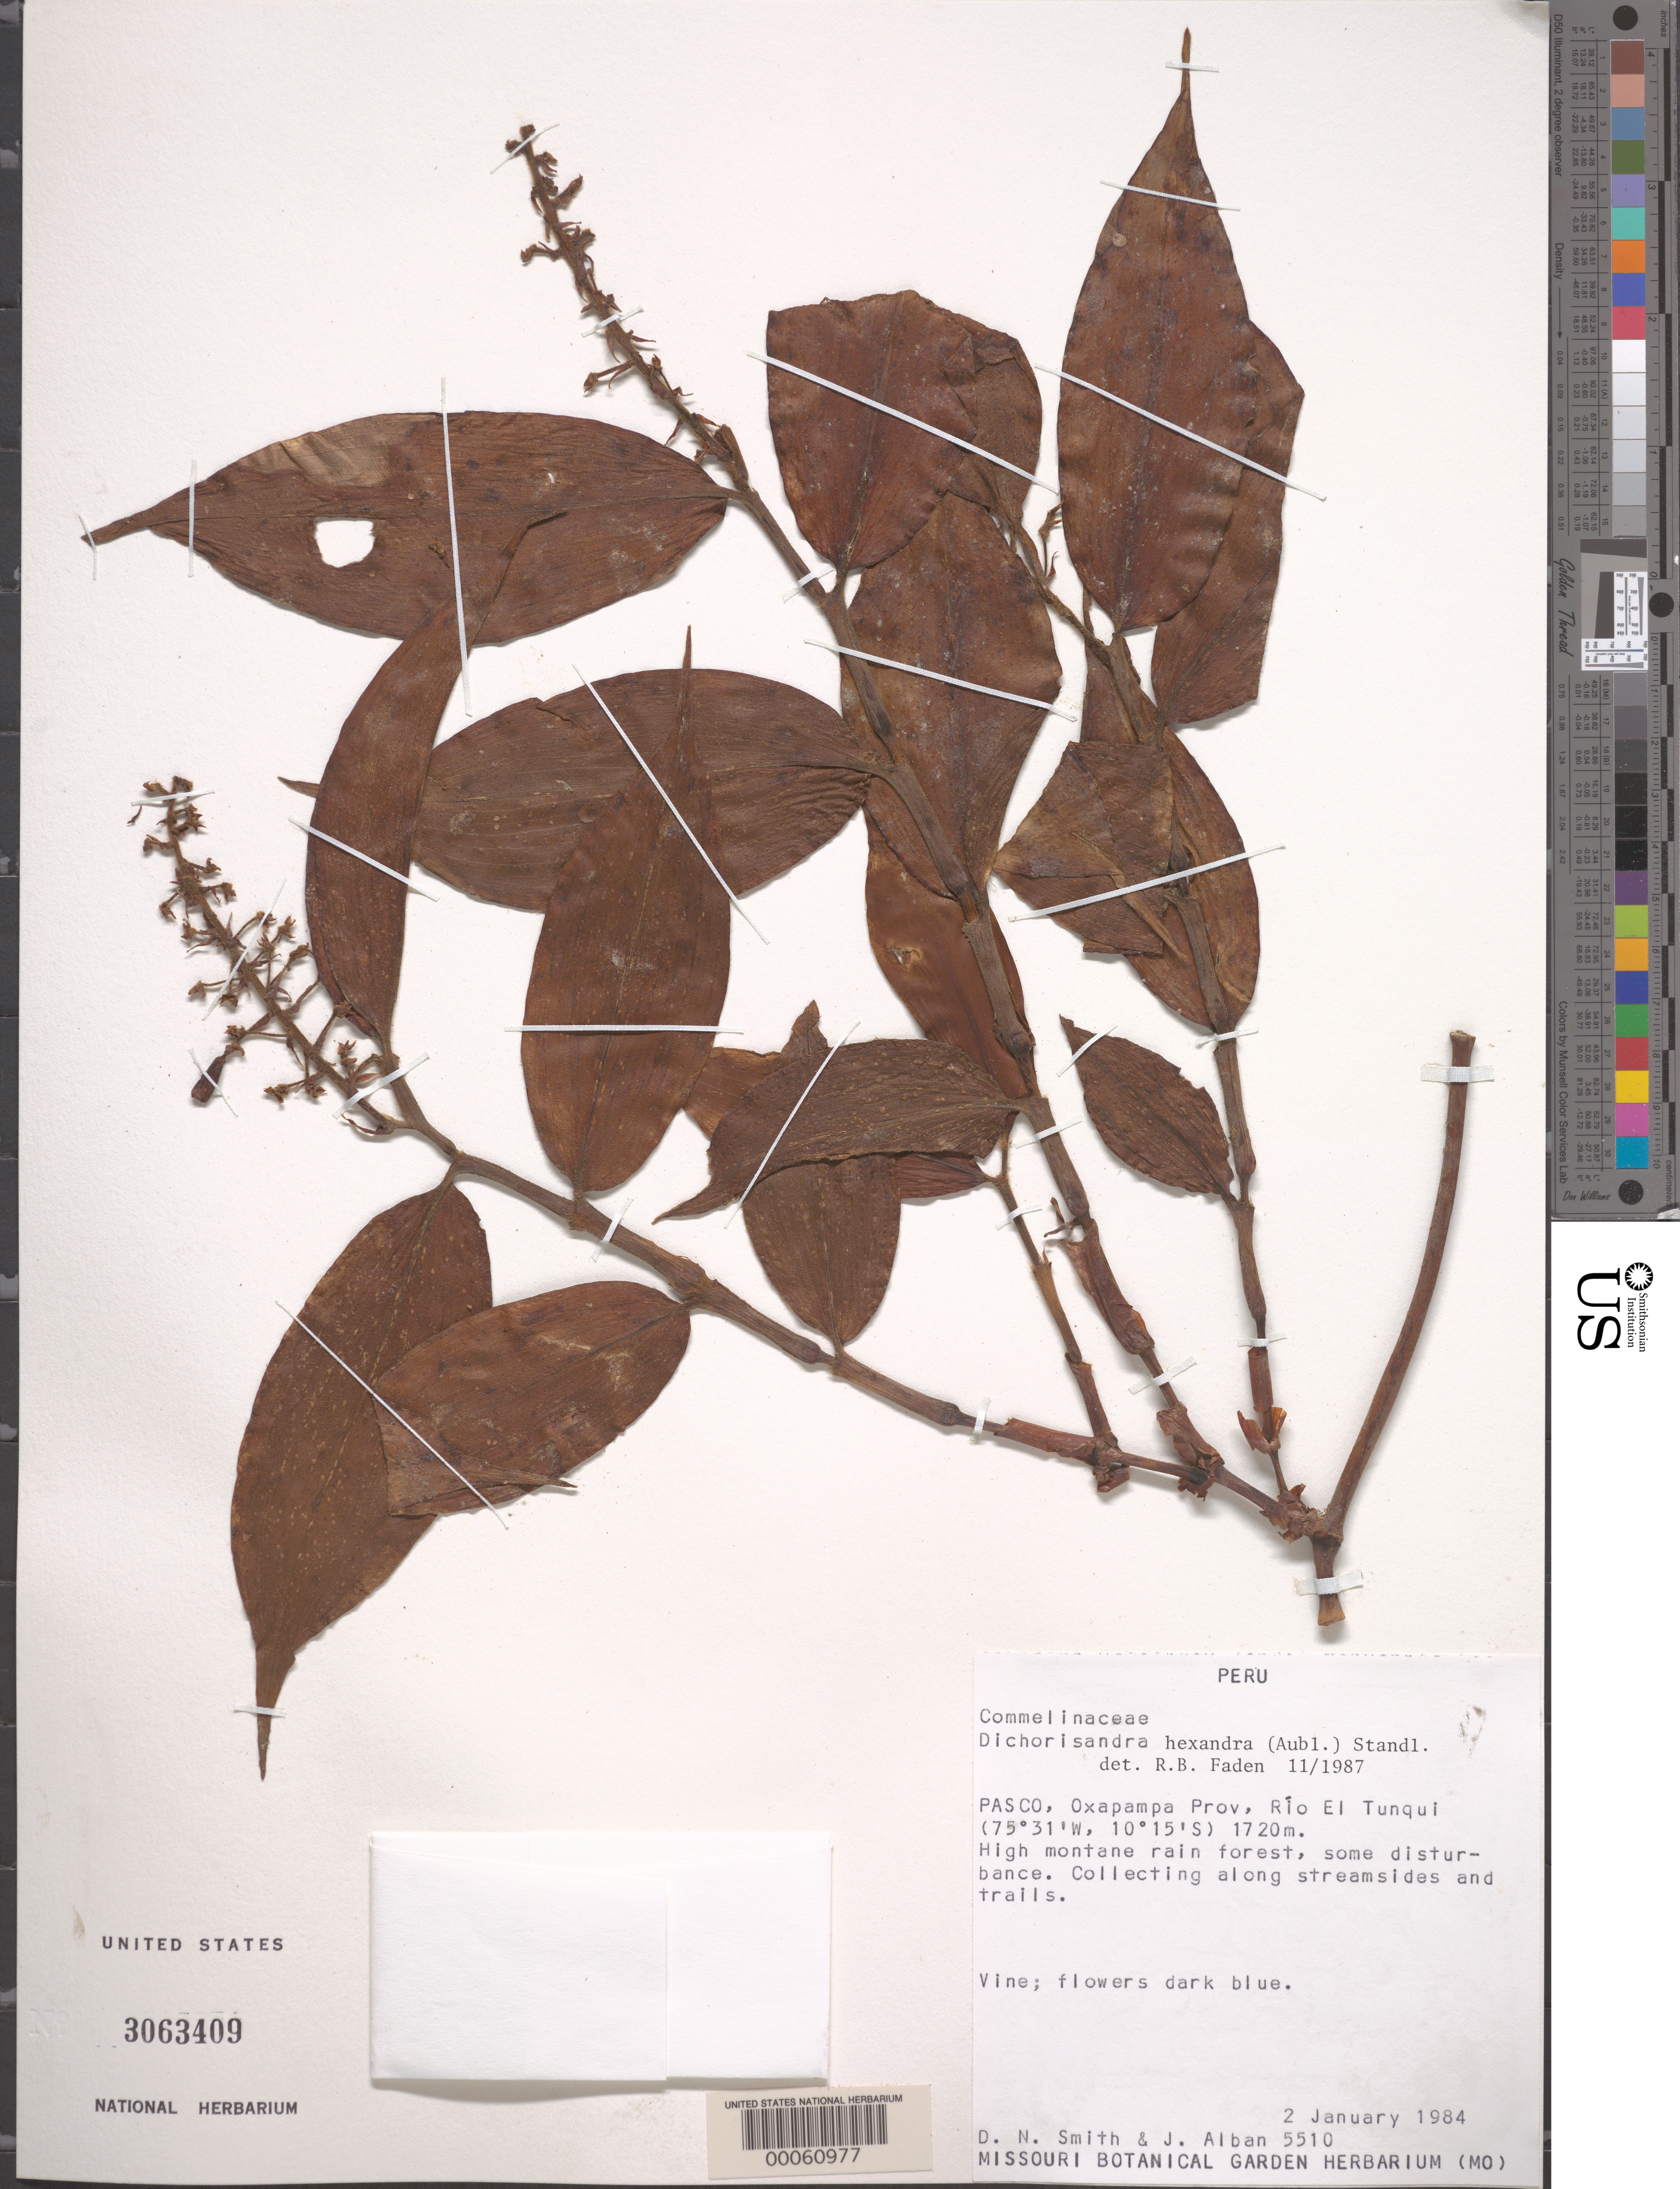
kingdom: Plantae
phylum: Tracheophyta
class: Liliopsida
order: Commelinales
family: Commelinaceae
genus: Dichorisandra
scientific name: Dichorisandra hexandra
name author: (Aubl.) Standl.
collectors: D. Smith & J. Alban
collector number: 5510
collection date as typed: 02 Jan 1984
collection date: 1984-01-02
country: Peru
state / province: Pasco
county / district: Oxapampa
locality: Rio el tunqui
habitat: High montaine rainforest, some disturbance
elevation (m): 1720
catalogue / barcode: US 3063409